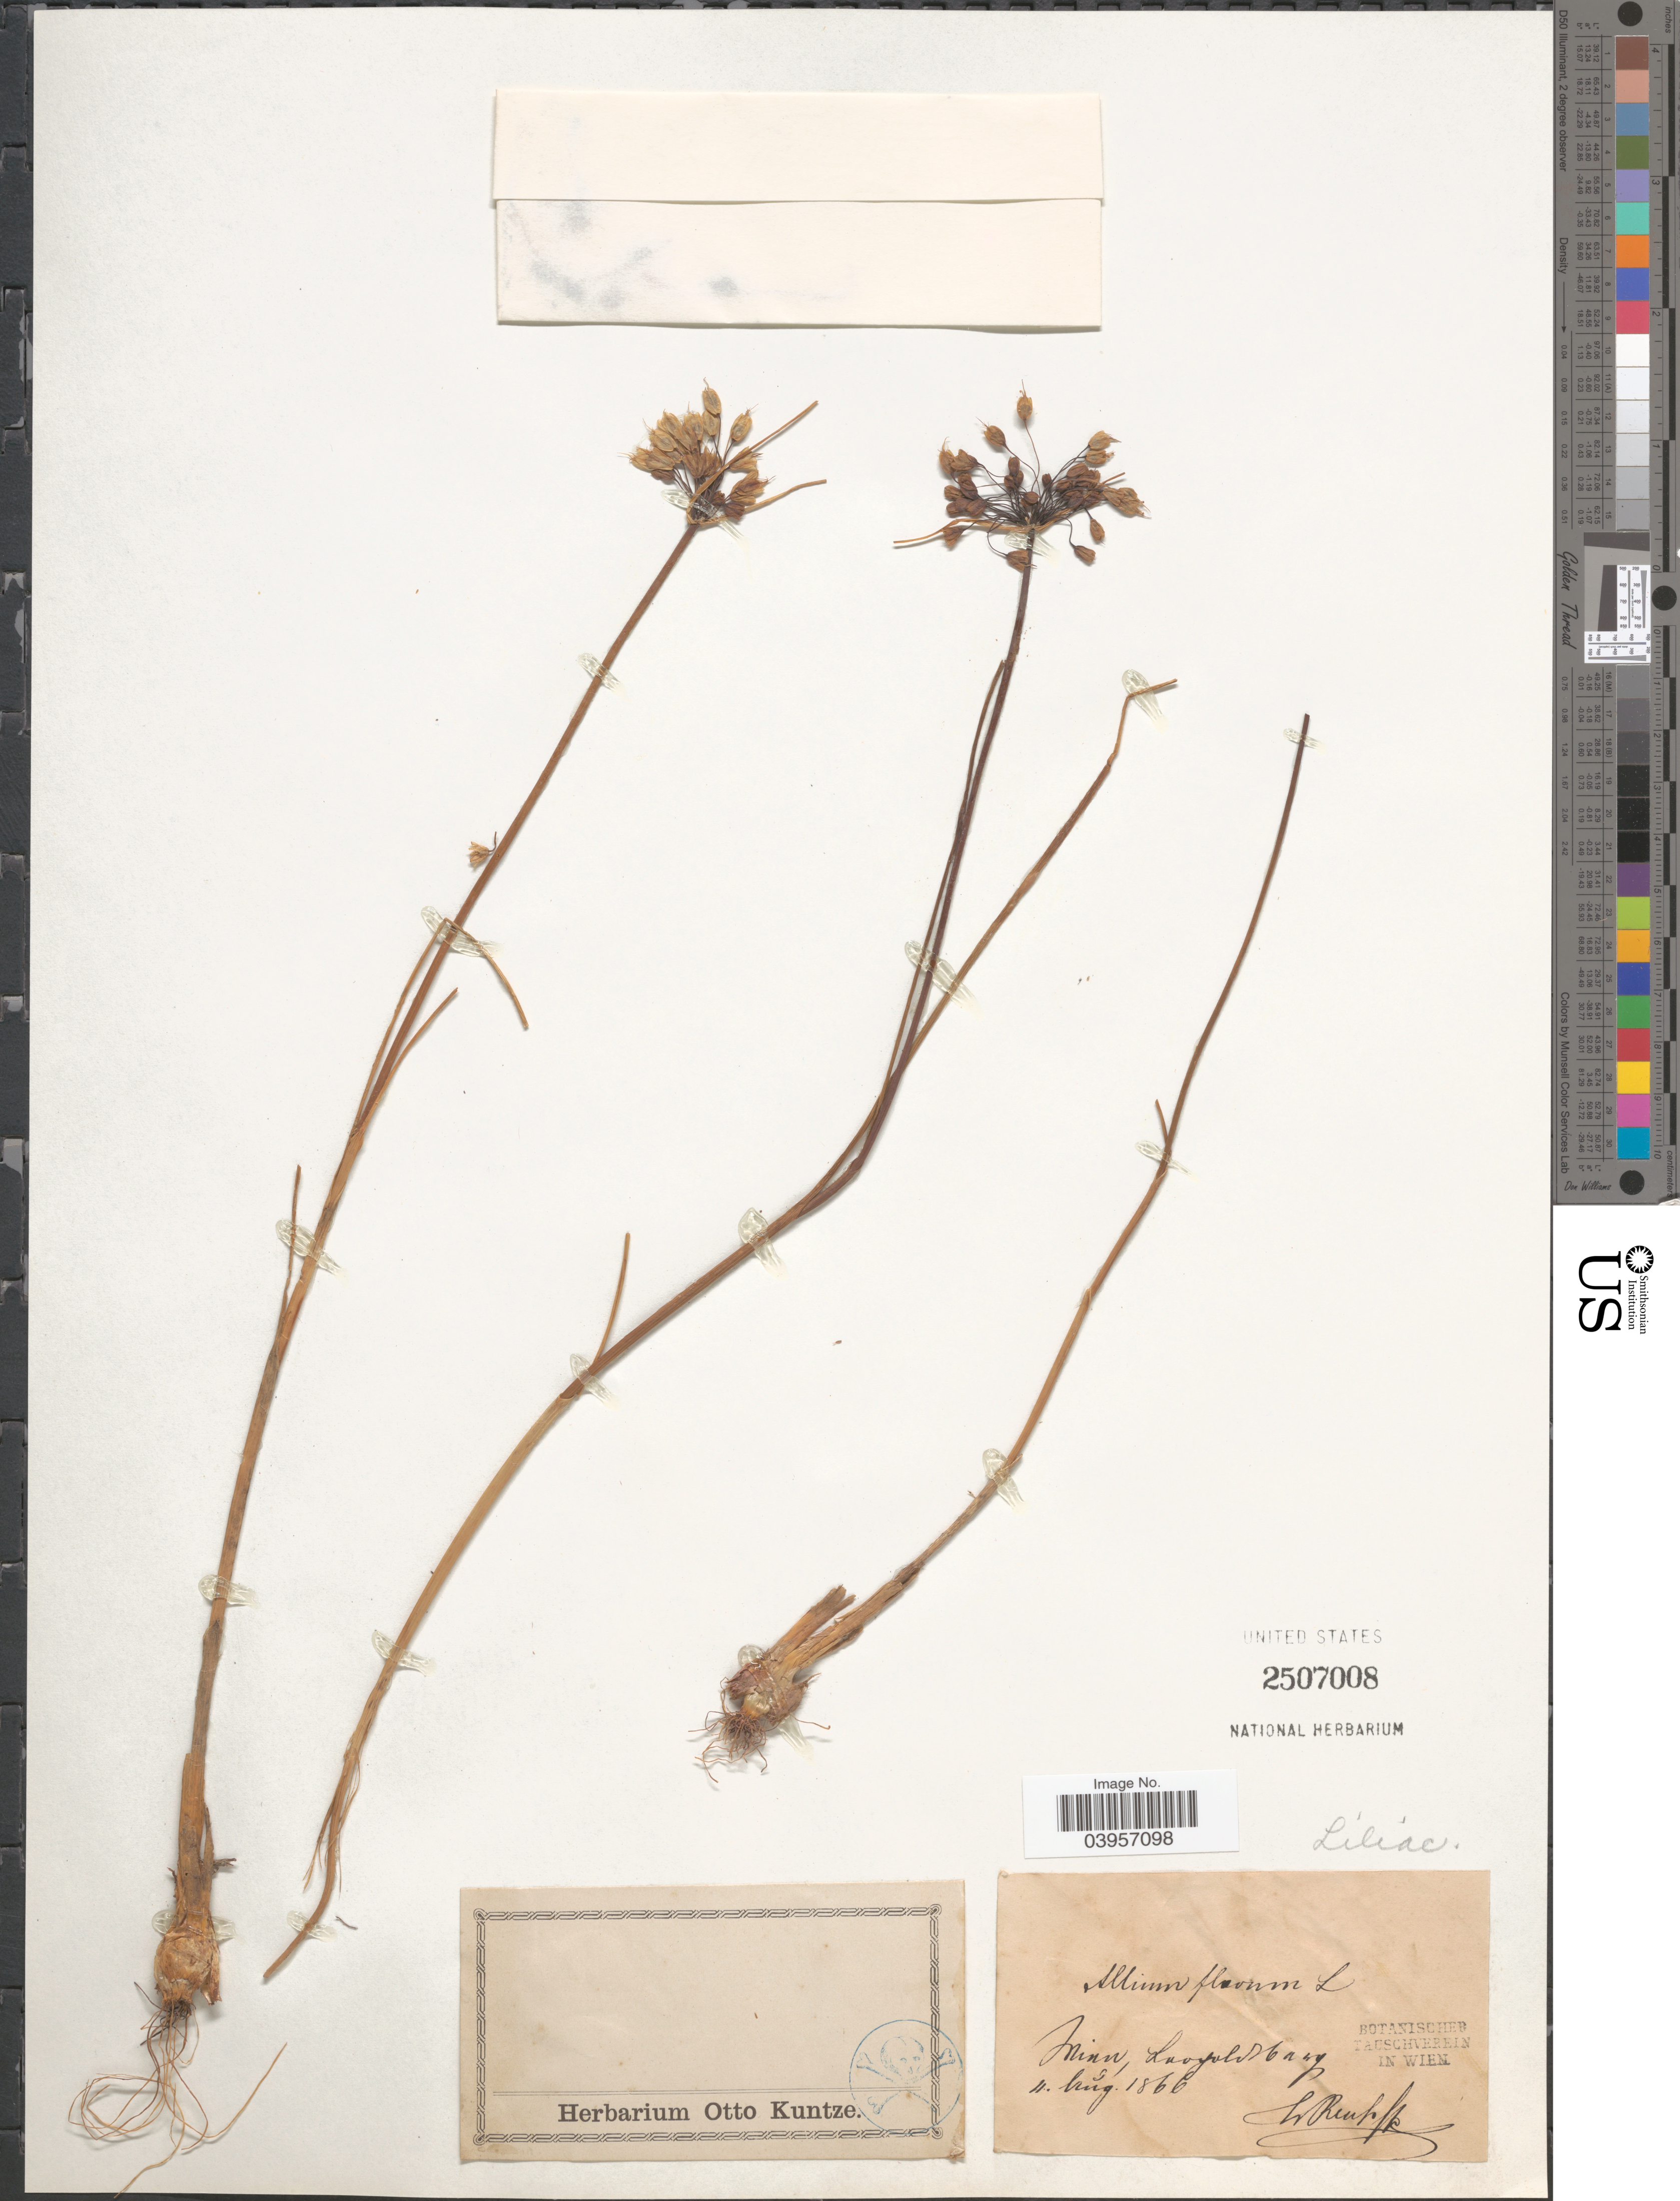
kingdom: Plantae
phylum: Tracheophyta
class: Liliopsida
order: Asparagales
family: Amaryllidaceae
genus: Allium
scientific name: Allium flavum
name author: L.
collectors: Reinsch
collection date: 1866-08-11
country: Belgium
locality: Minn [interpreted], Leopoldsburg.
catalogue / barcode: US 2507008